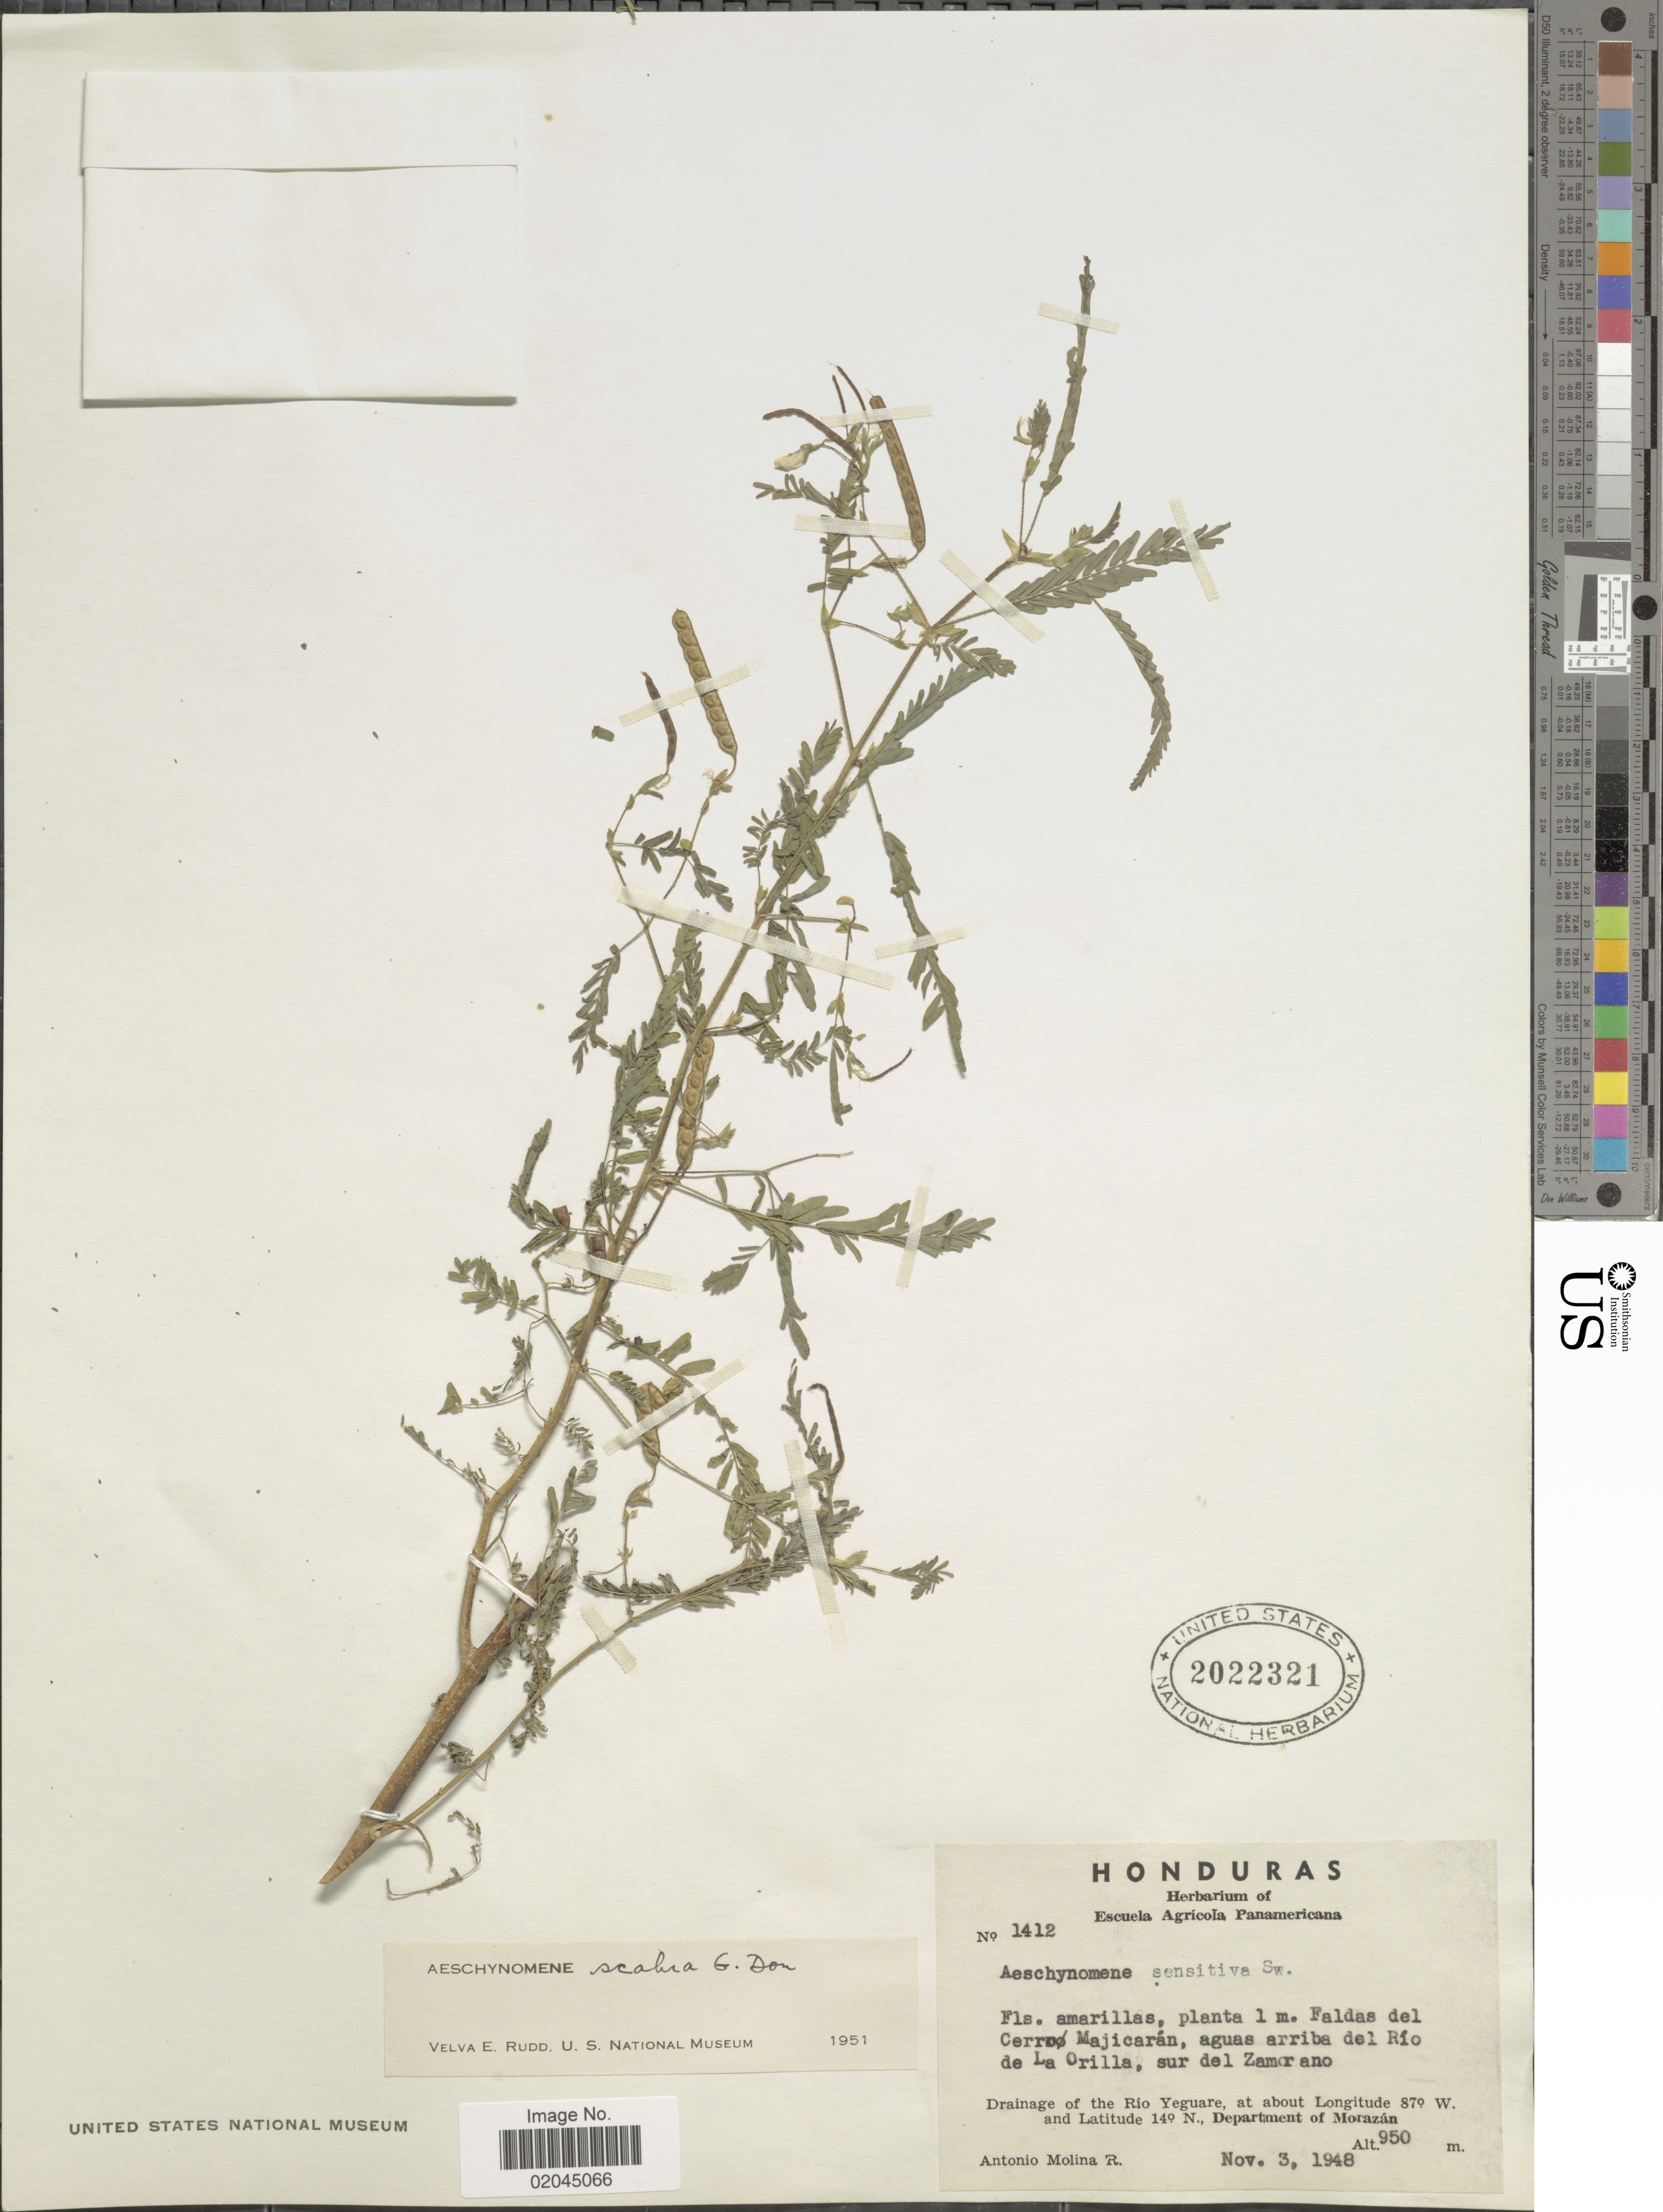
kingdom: Plantae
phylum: Tracheophyta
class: Magnoliopsida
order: Fabales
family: Fabaceae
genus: Aeschynomene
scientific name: Aeschynomene scabra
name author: G. Don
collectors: A. Molina R.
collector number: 1412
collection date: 1948-11-03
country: Honduras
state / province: Fco. Morazán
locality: Faldas del Cerro Majicaran, aguas arriba del Rio de La Orilla, sur del Zamorano, Draingane of the Rio Yeguare, Department of Morazan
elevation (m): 950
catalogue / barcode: US 2022321